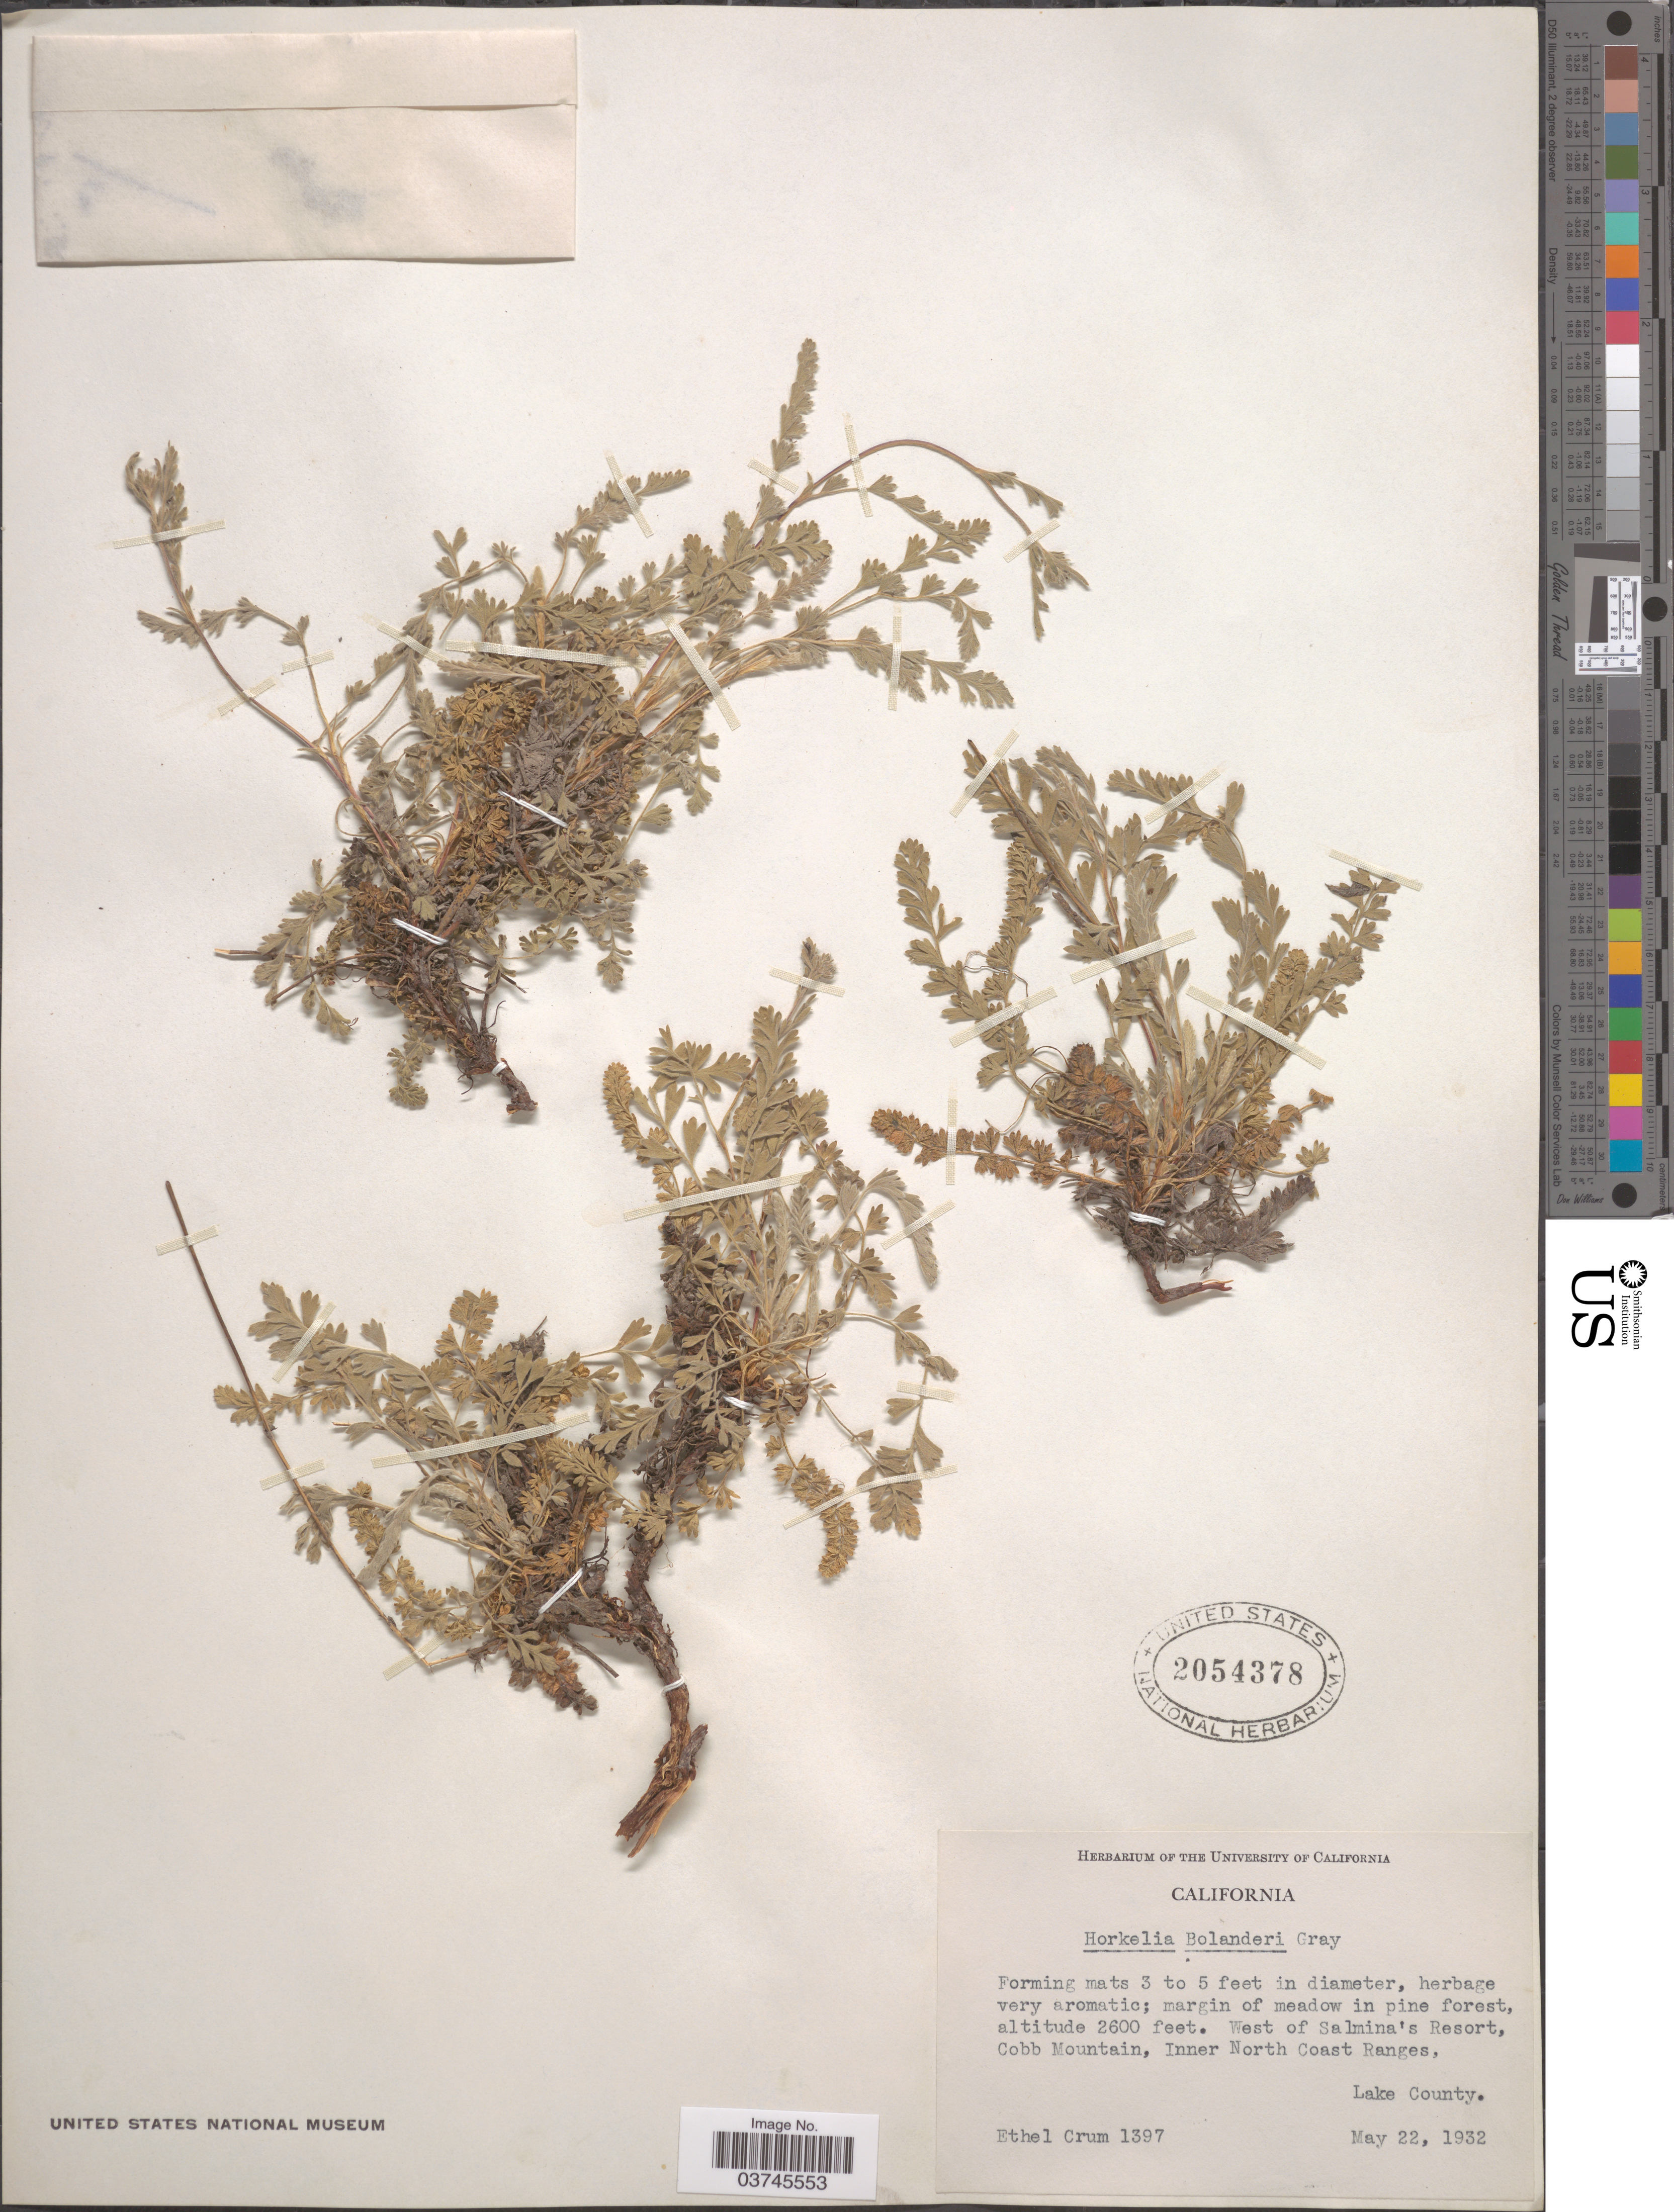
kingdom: Plantae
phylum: Tracheophyta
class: Magnoliopsida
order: Rosales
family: Rosaceae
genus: Potentilla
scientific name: Potentilla bolanderi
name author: (A. Gray) Greene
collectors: E. K. Crum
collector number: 1397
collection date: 1932-05-22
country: United States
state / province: California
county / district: Lake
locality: West of Salmina's Resort, Cobb Mountain, Inner North Coast Ranges, Lake County.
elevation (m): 792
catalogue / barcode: US 2054378